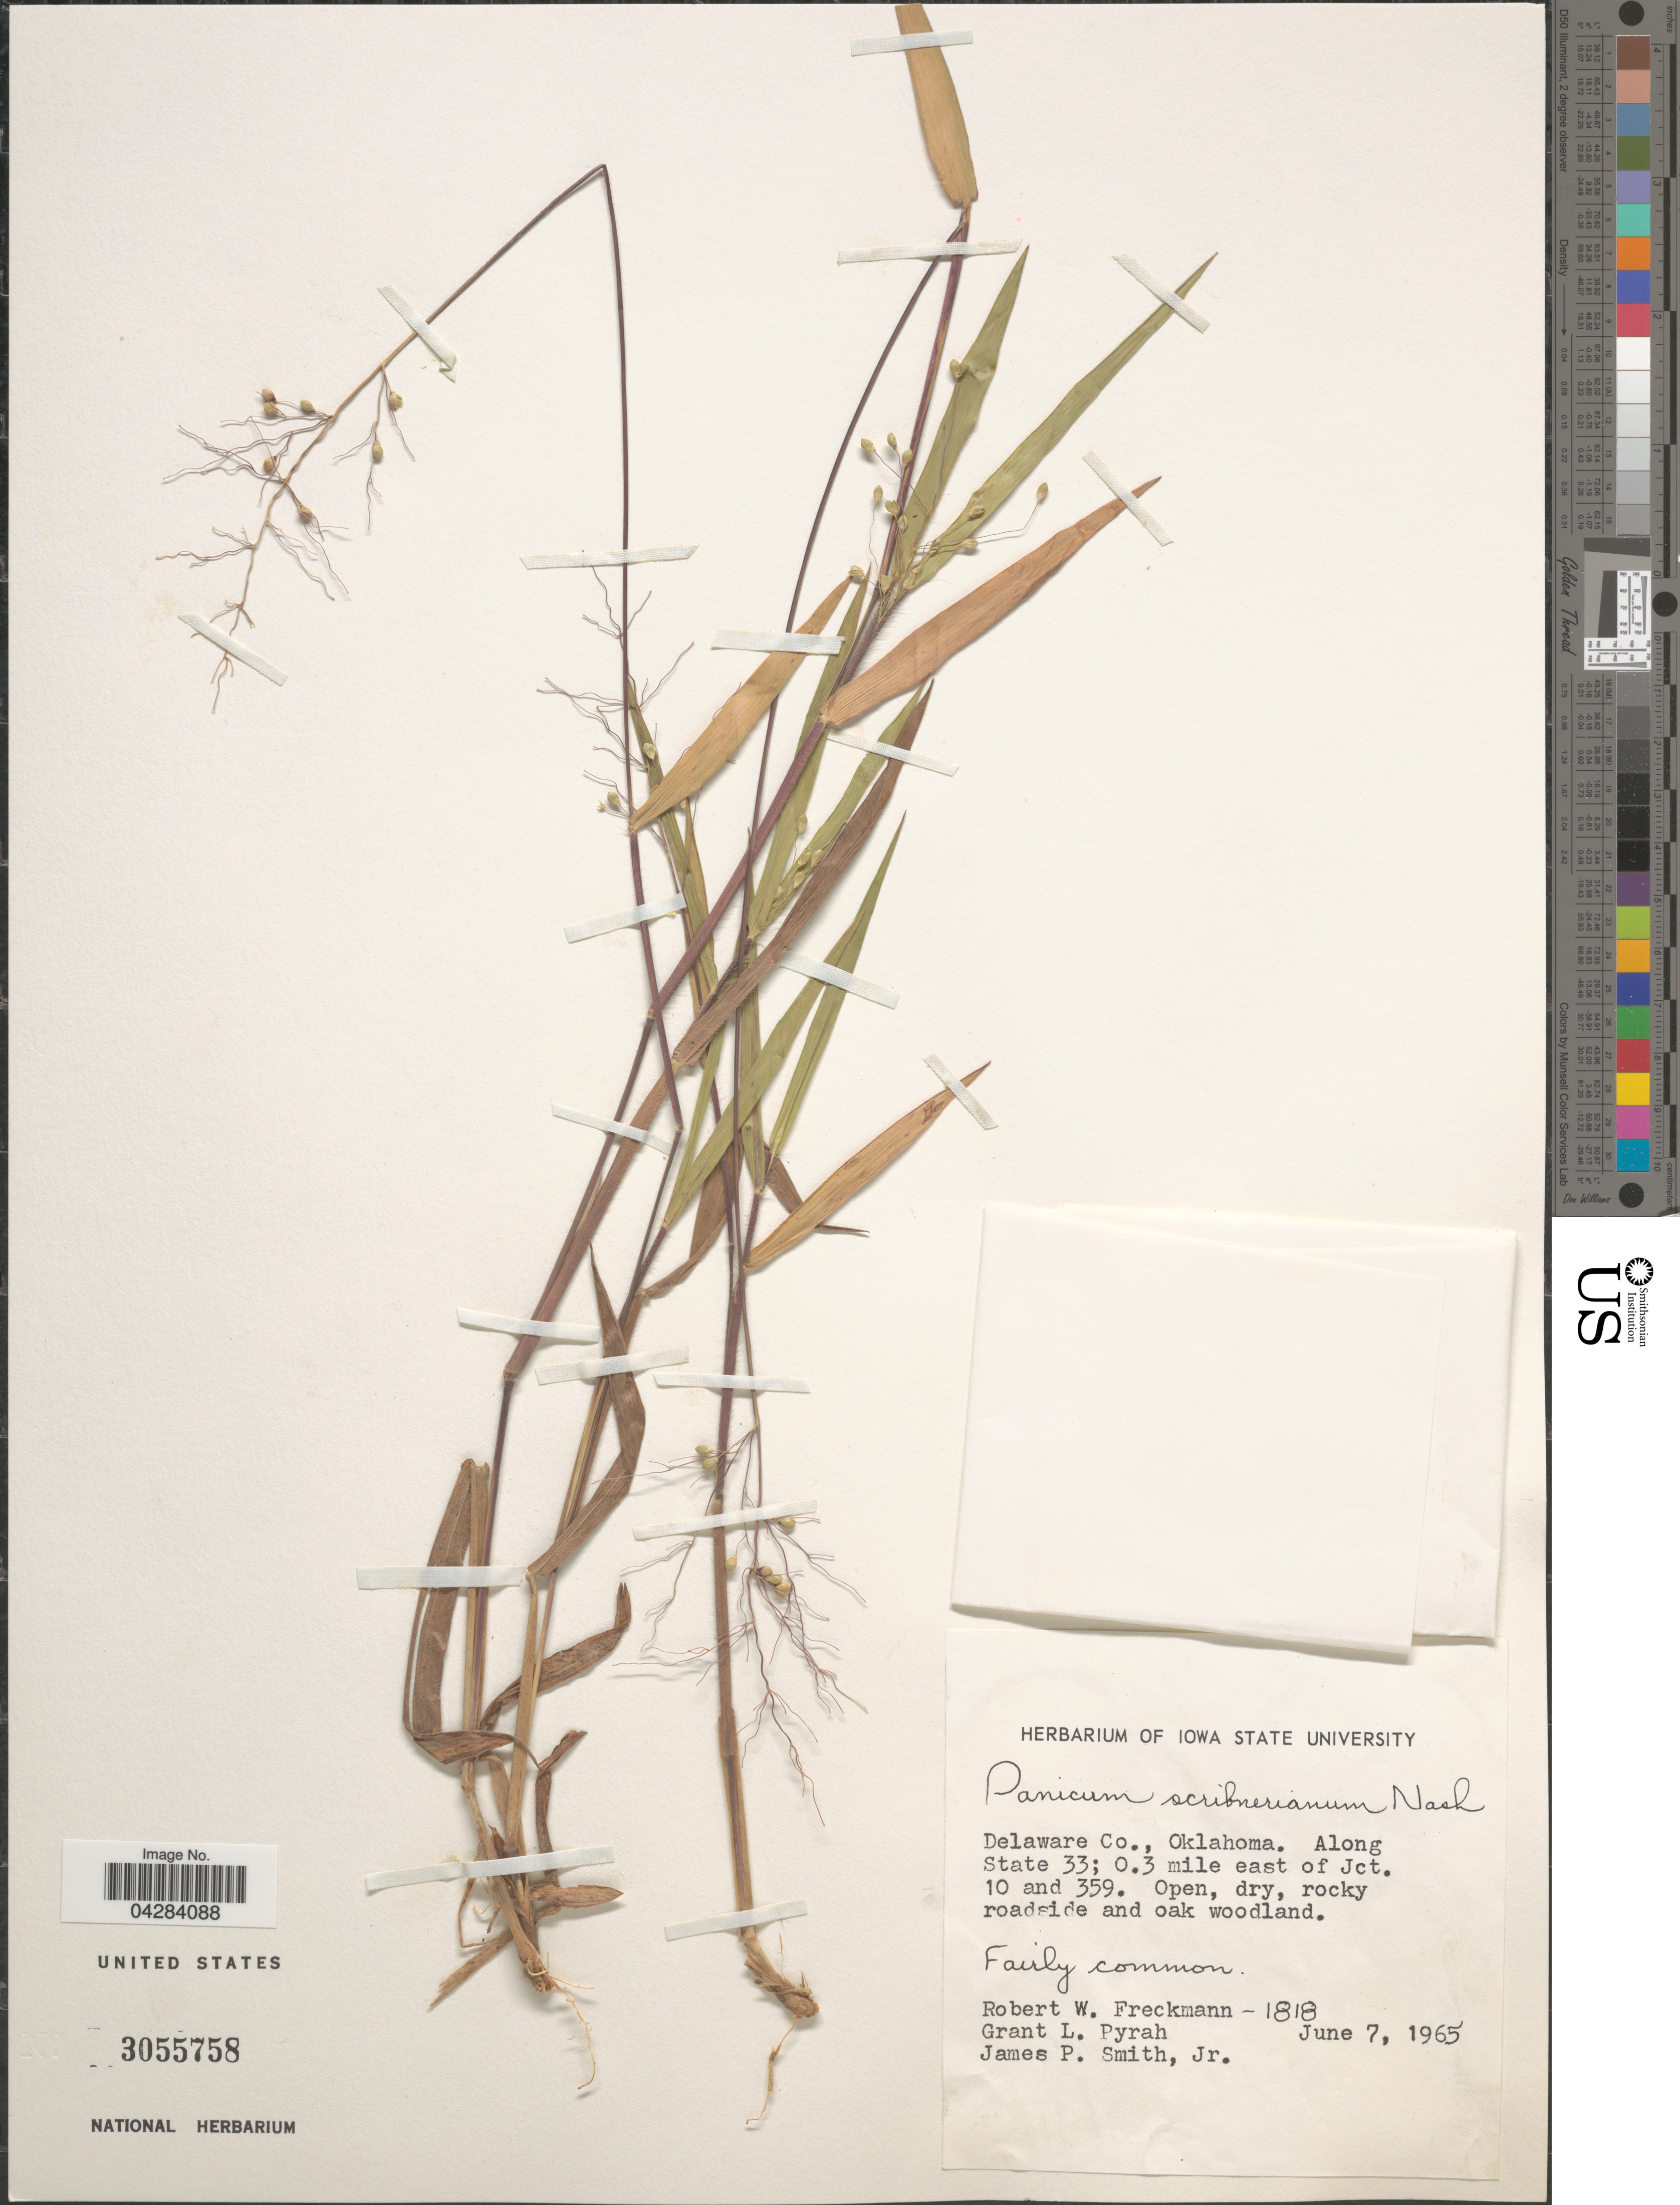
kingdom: Plantae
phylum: Tracheophyta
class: Liliopsida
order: Poales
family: Poaceae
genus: Dichanthelium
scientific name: Dichanthelium oligosanthes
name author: (Schult.) Gould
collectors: R. Freckmann, G. Pyrah & J. P. Smith Jr.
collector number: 1818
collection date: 1965-06-07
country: United States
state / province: Oklahoma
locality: Delaware Co. Along State 33; 0.3 mile east of Jct. 10 and 359.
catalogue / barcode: US 3055758